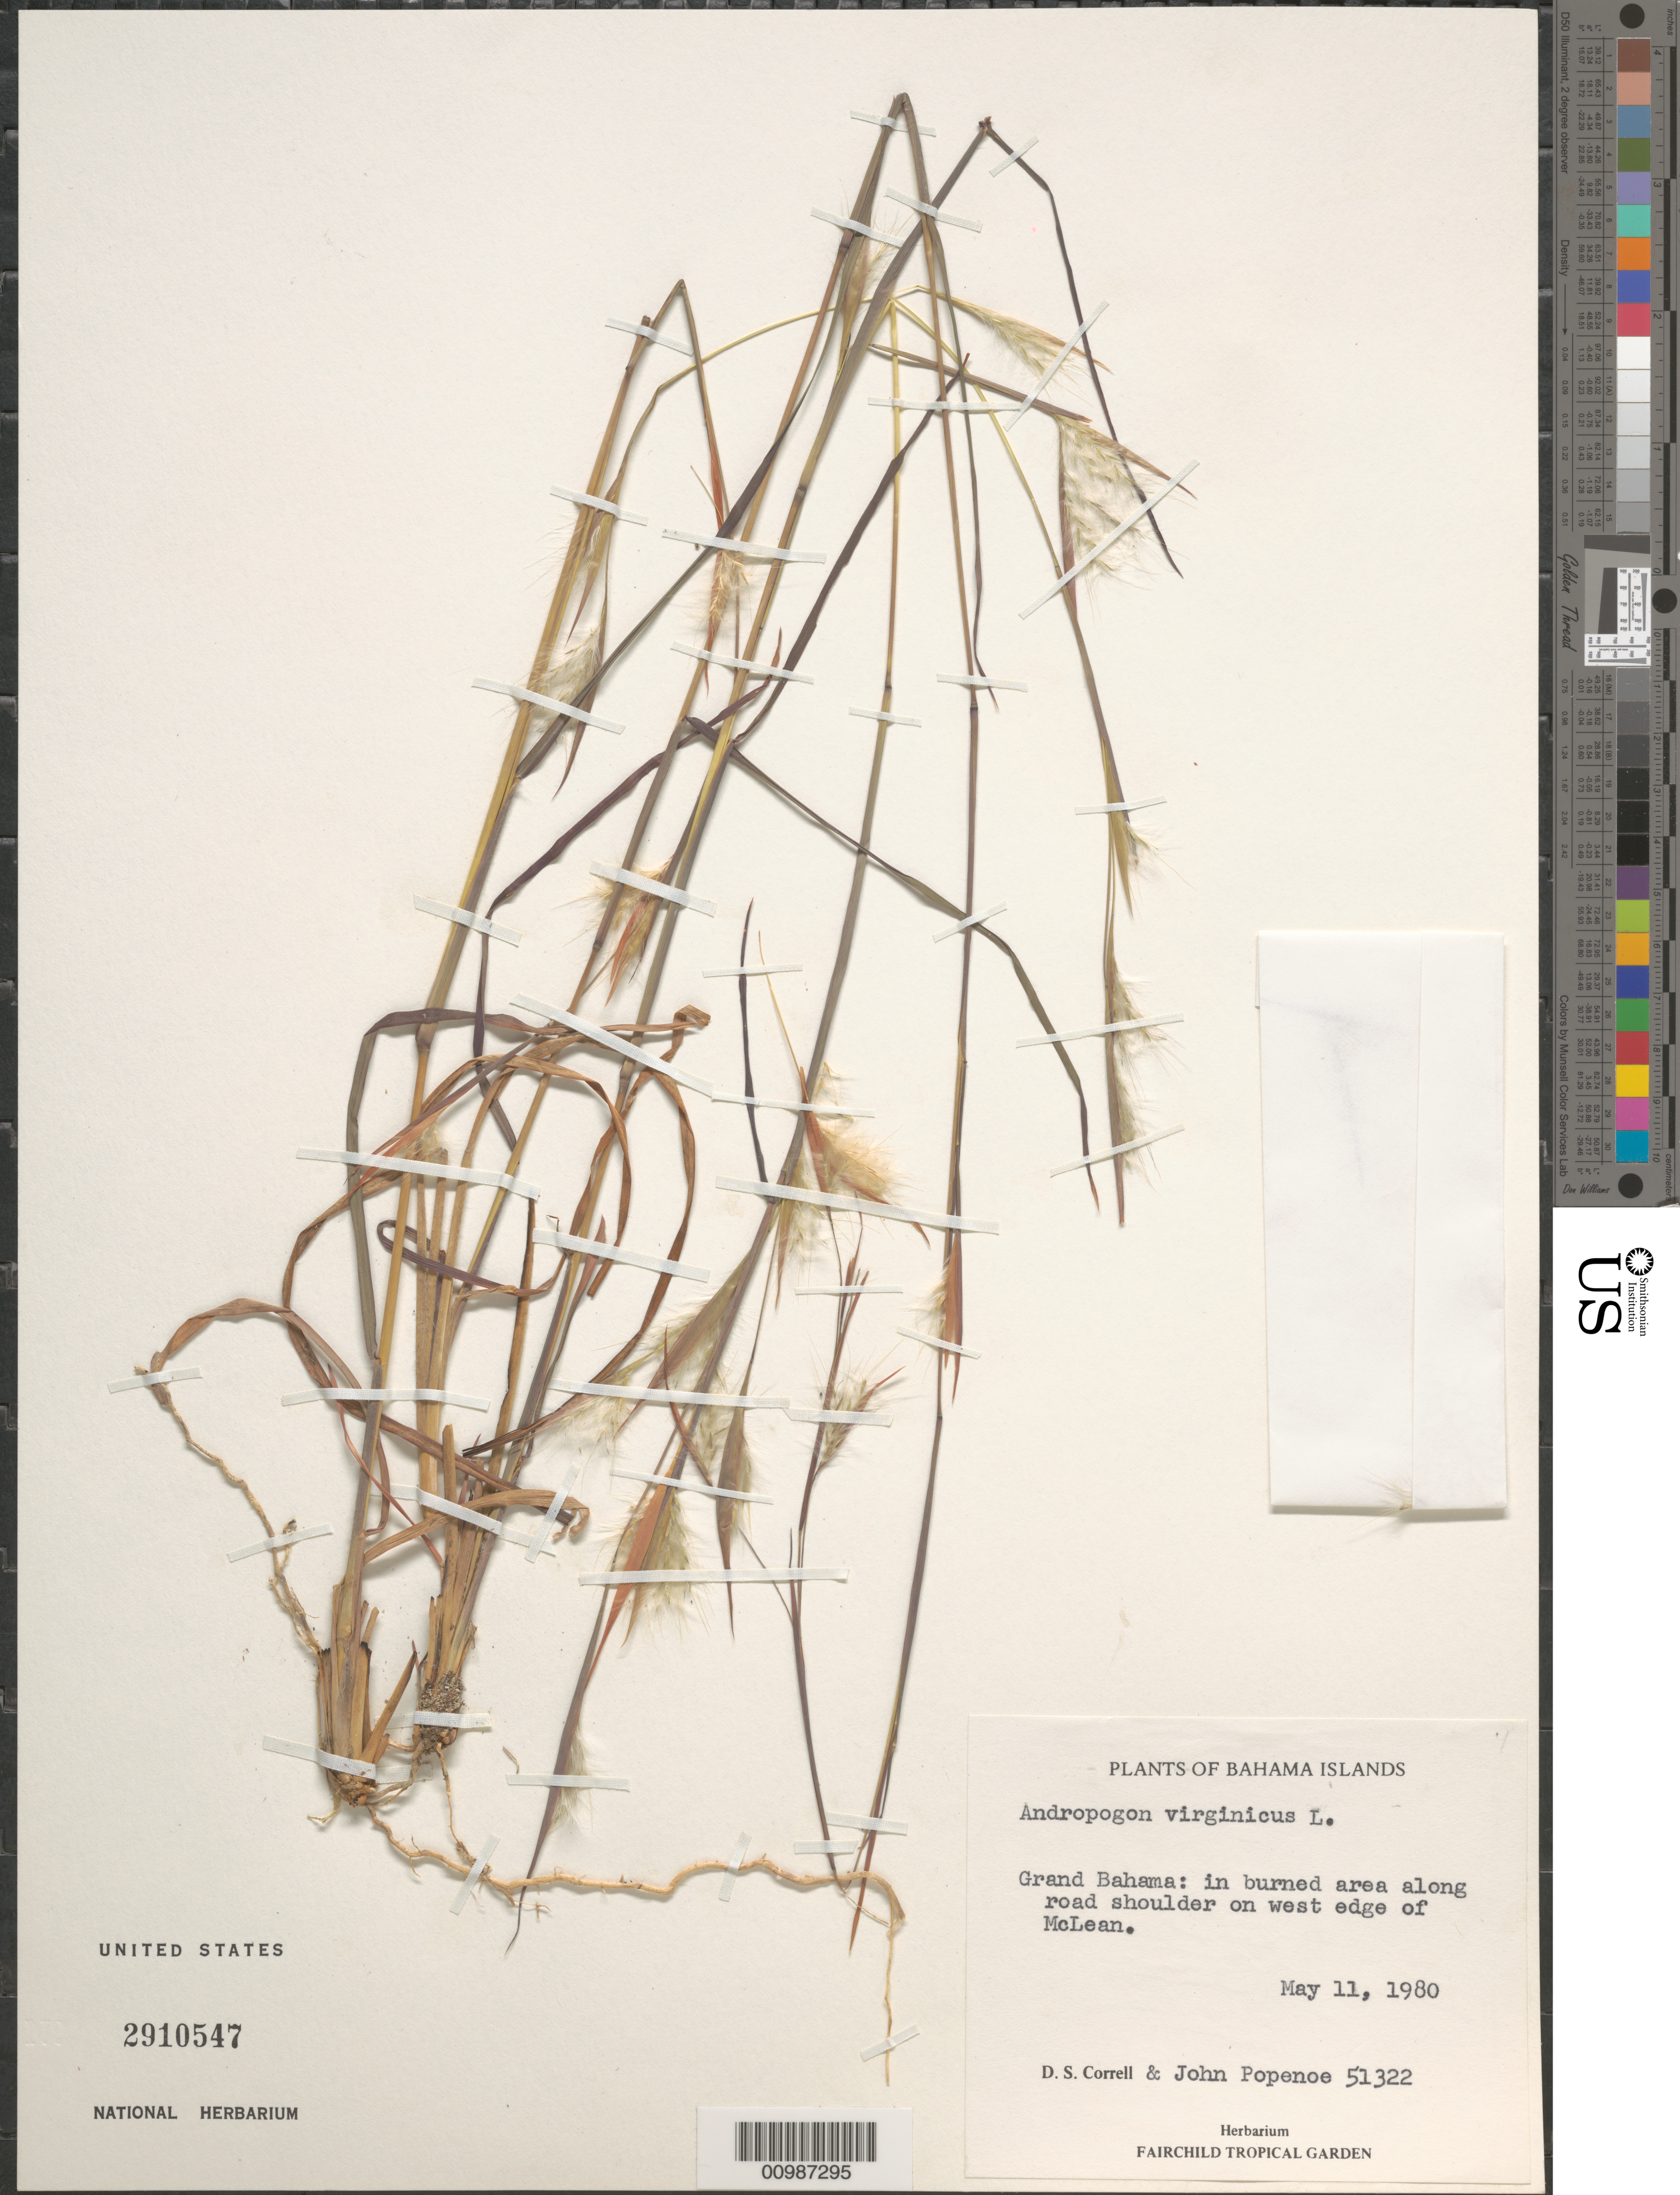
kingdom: Plantae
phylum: Tracheophyta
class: Liliopsida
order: Poales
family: Poaceae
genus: Andropogon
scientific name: Andropogon virginicus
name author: L.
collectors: D. S. Correll & J. Popenoe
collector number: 51322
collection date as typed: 11 May 1980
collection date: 1980-05-11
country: Bahamas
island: Grand Bahama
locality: west edge of McLean's Town.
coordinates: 0 N, 0 E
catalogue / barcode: US 2910547